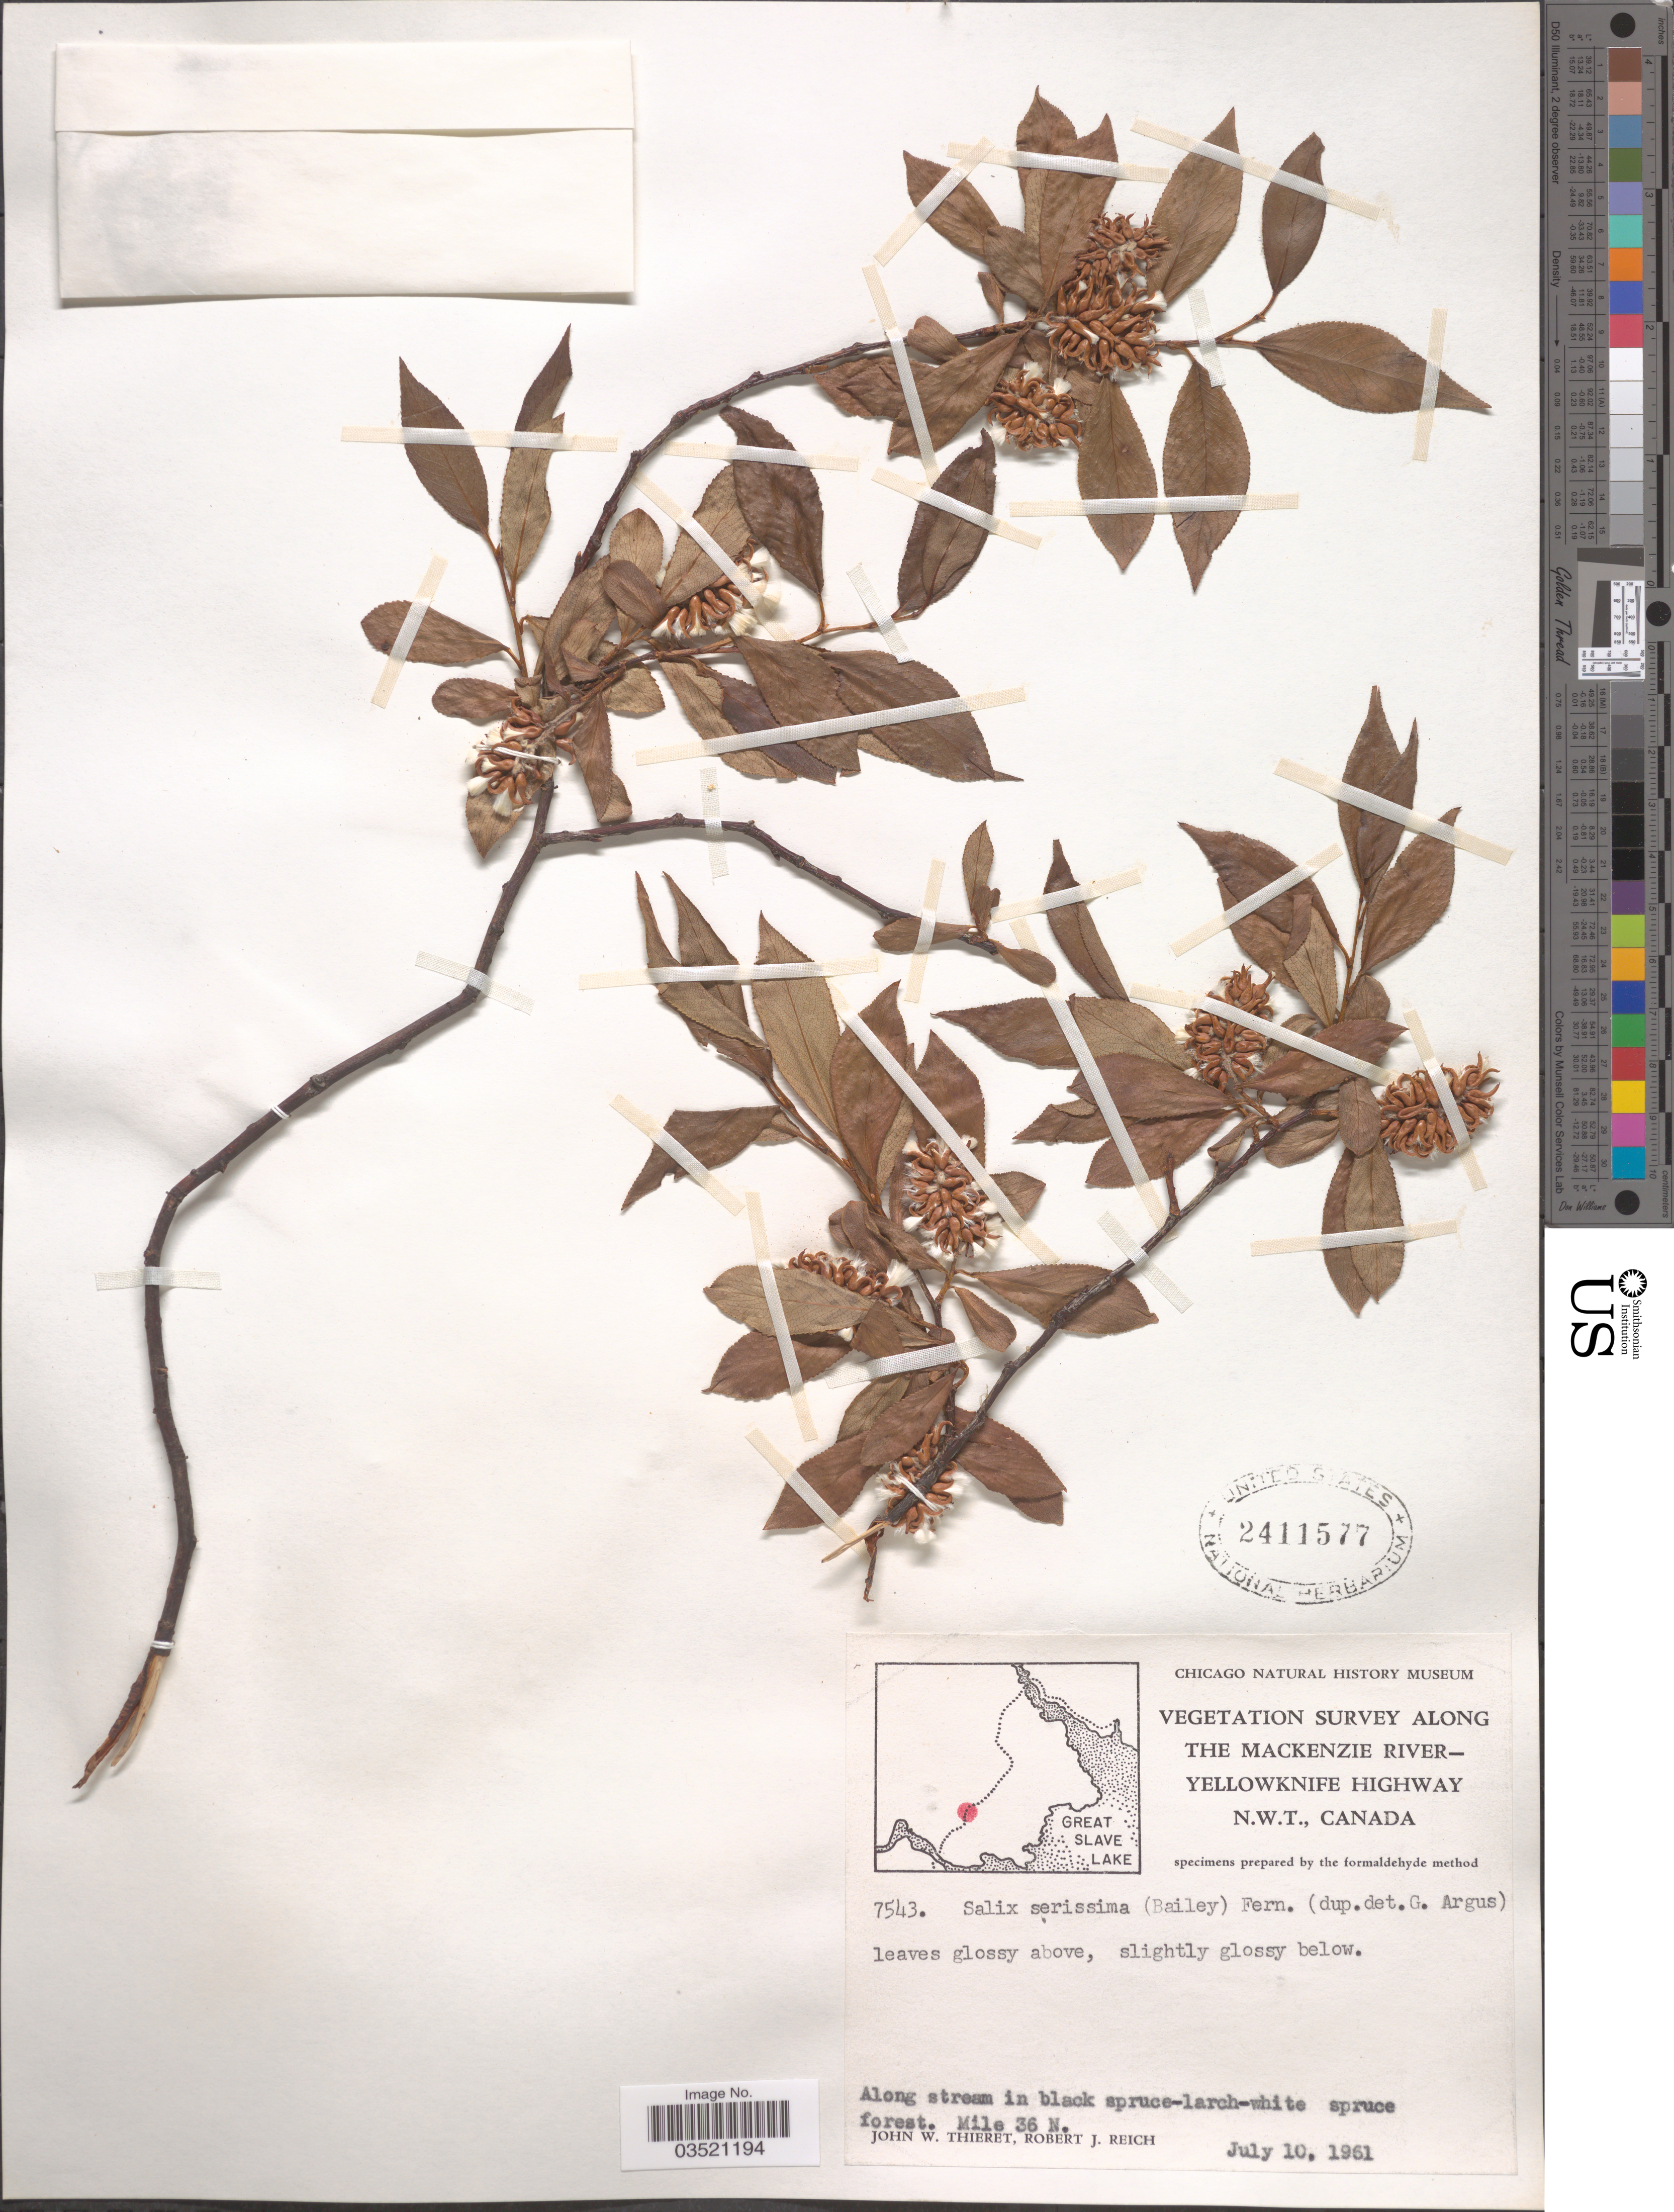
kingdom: Plantae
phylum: Tracheophyta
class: Magnoliopsida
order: Malpighiales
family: Salicaceae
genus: Salix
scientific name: Salix serissima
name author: (L.H. Bailey) Fernald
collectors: J. W. Thieret & R. Reich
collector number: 7543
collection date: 1961-07-10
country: Canada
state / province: Northwest Territories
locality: Vegetation Survey along The Mackenzie River - Yellowknife Highway. Mile 36 N.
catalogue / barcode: US 2411577